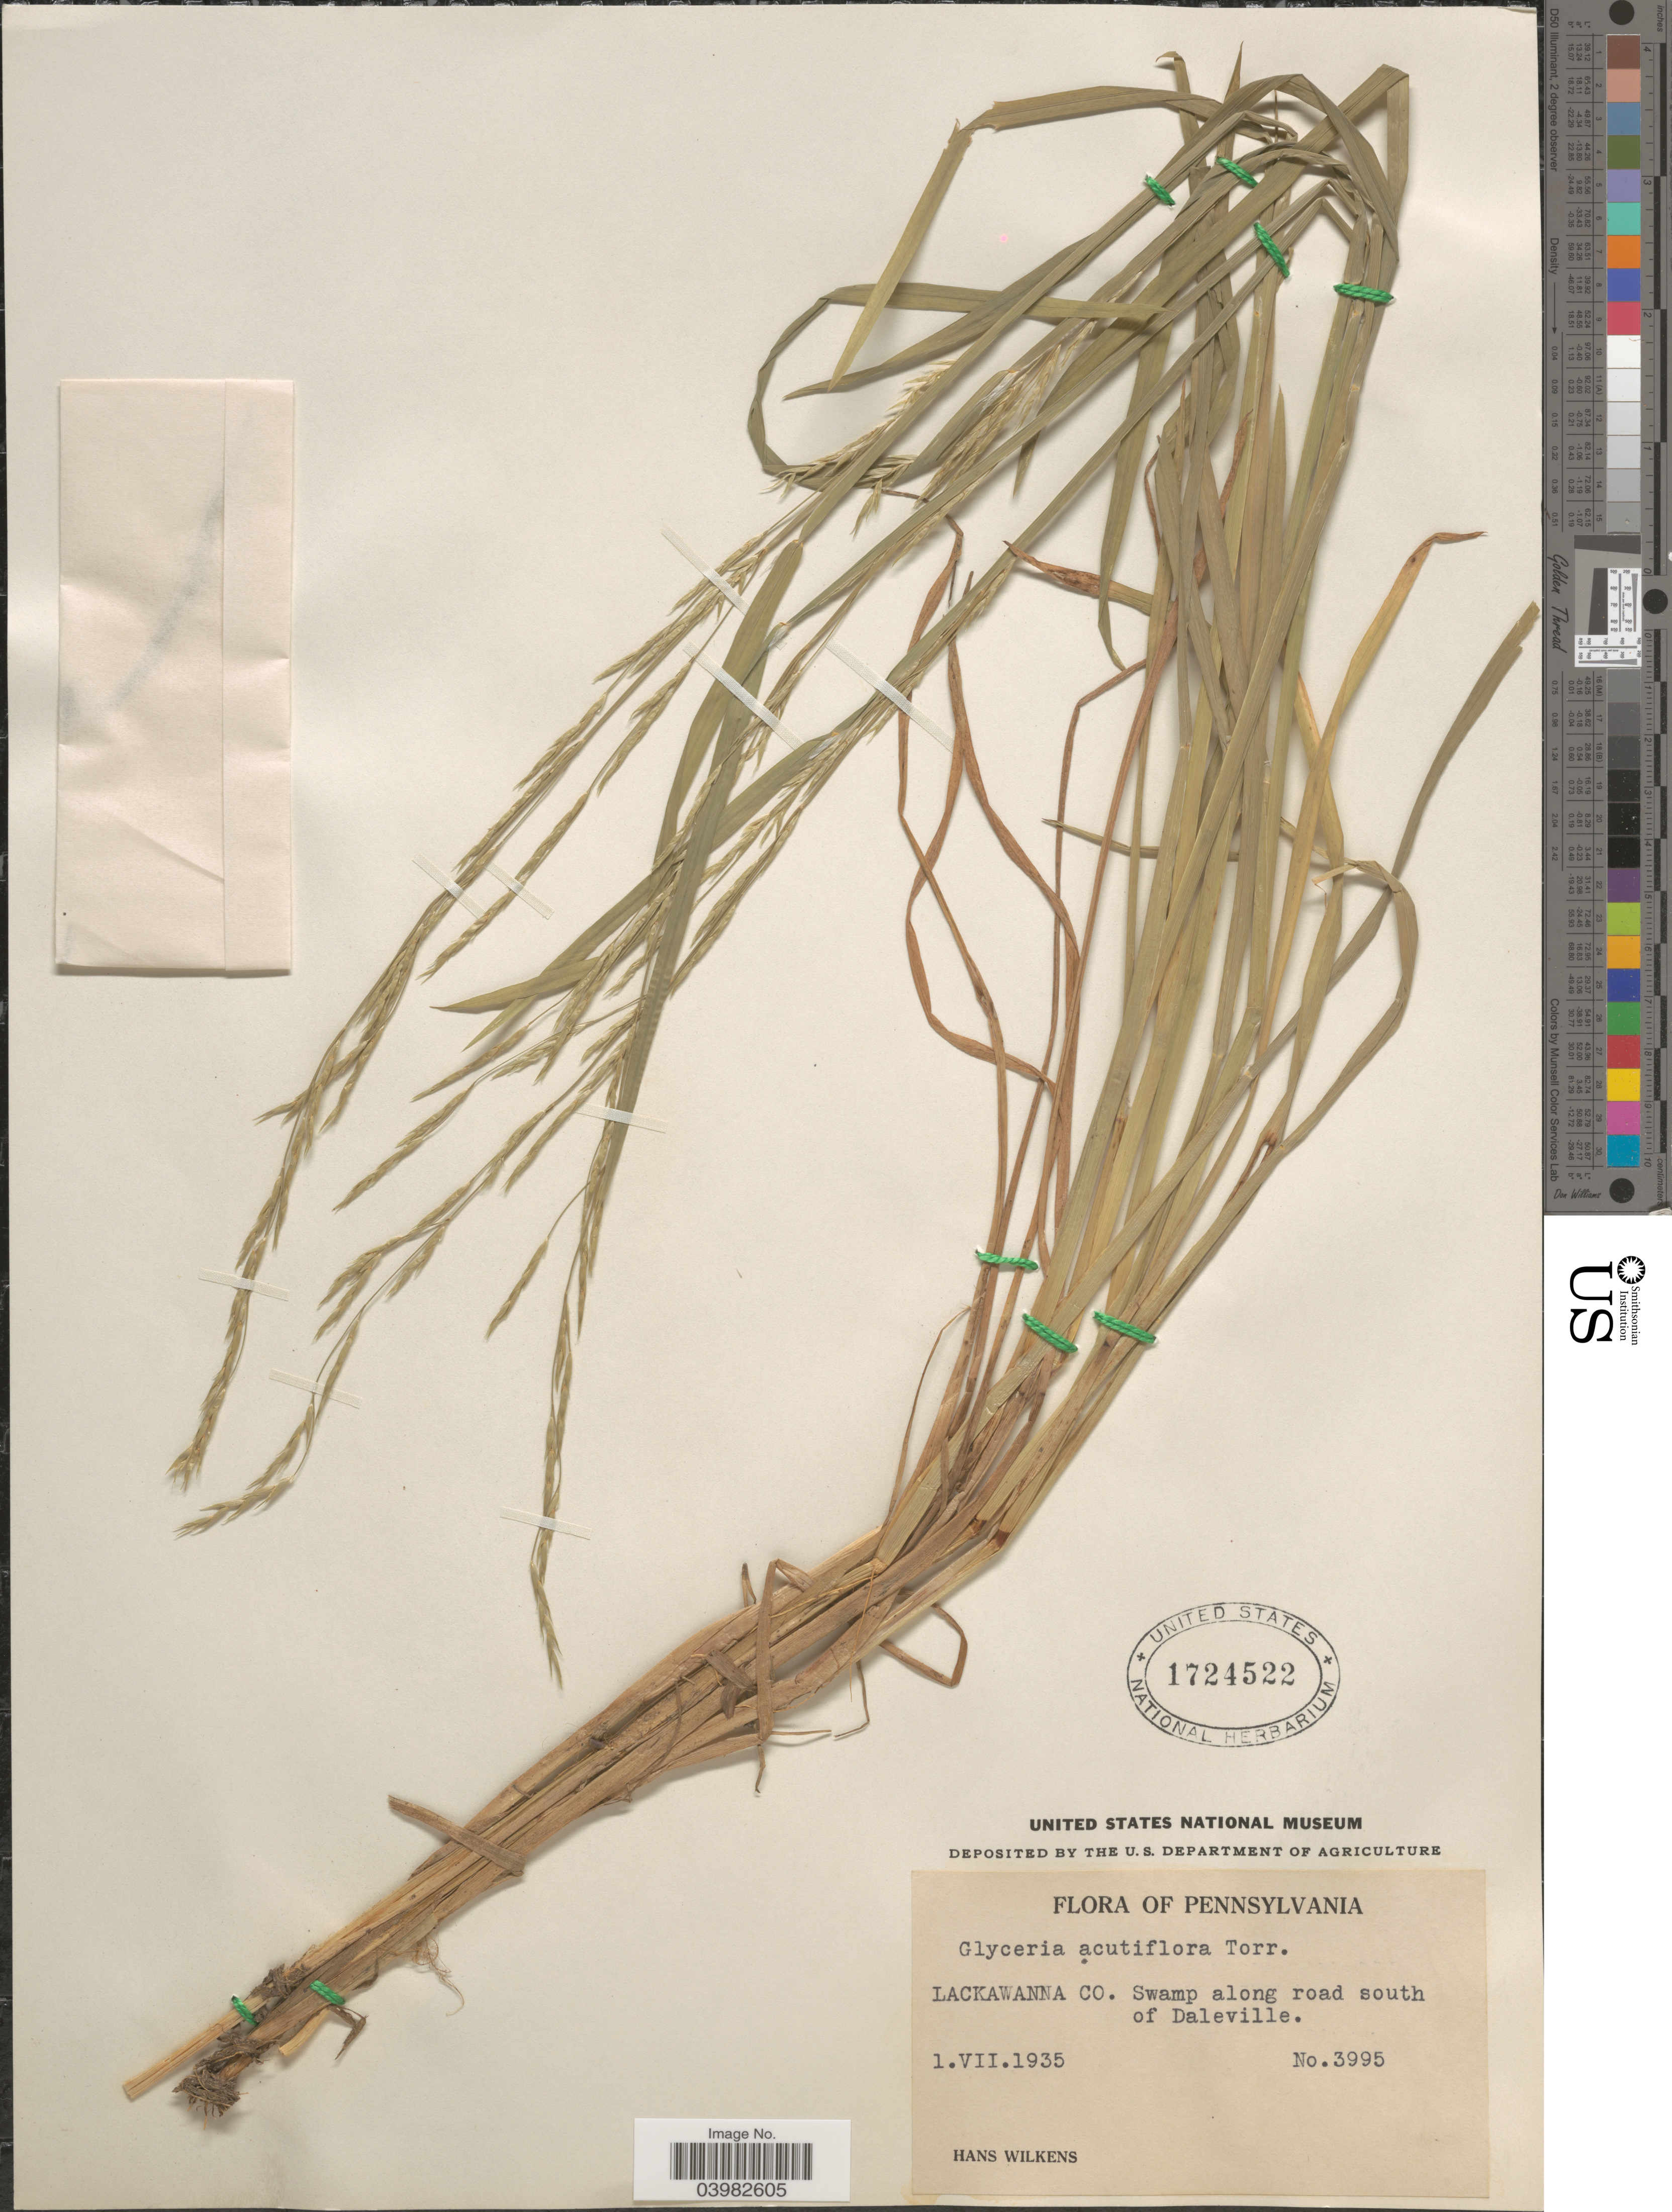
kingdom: Plantae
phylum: Tracheophyta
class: Liliopsida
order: Poales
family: Poaceae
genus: Glyceria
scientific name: Glyceria acutiflora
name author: Torr.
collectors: H. Wilkens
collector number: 3995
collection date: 1935-07-01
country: United States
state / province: Pennsylvania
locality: Lackawanna Co. Swamp along road south of Daleville.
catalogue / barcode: US 1724522